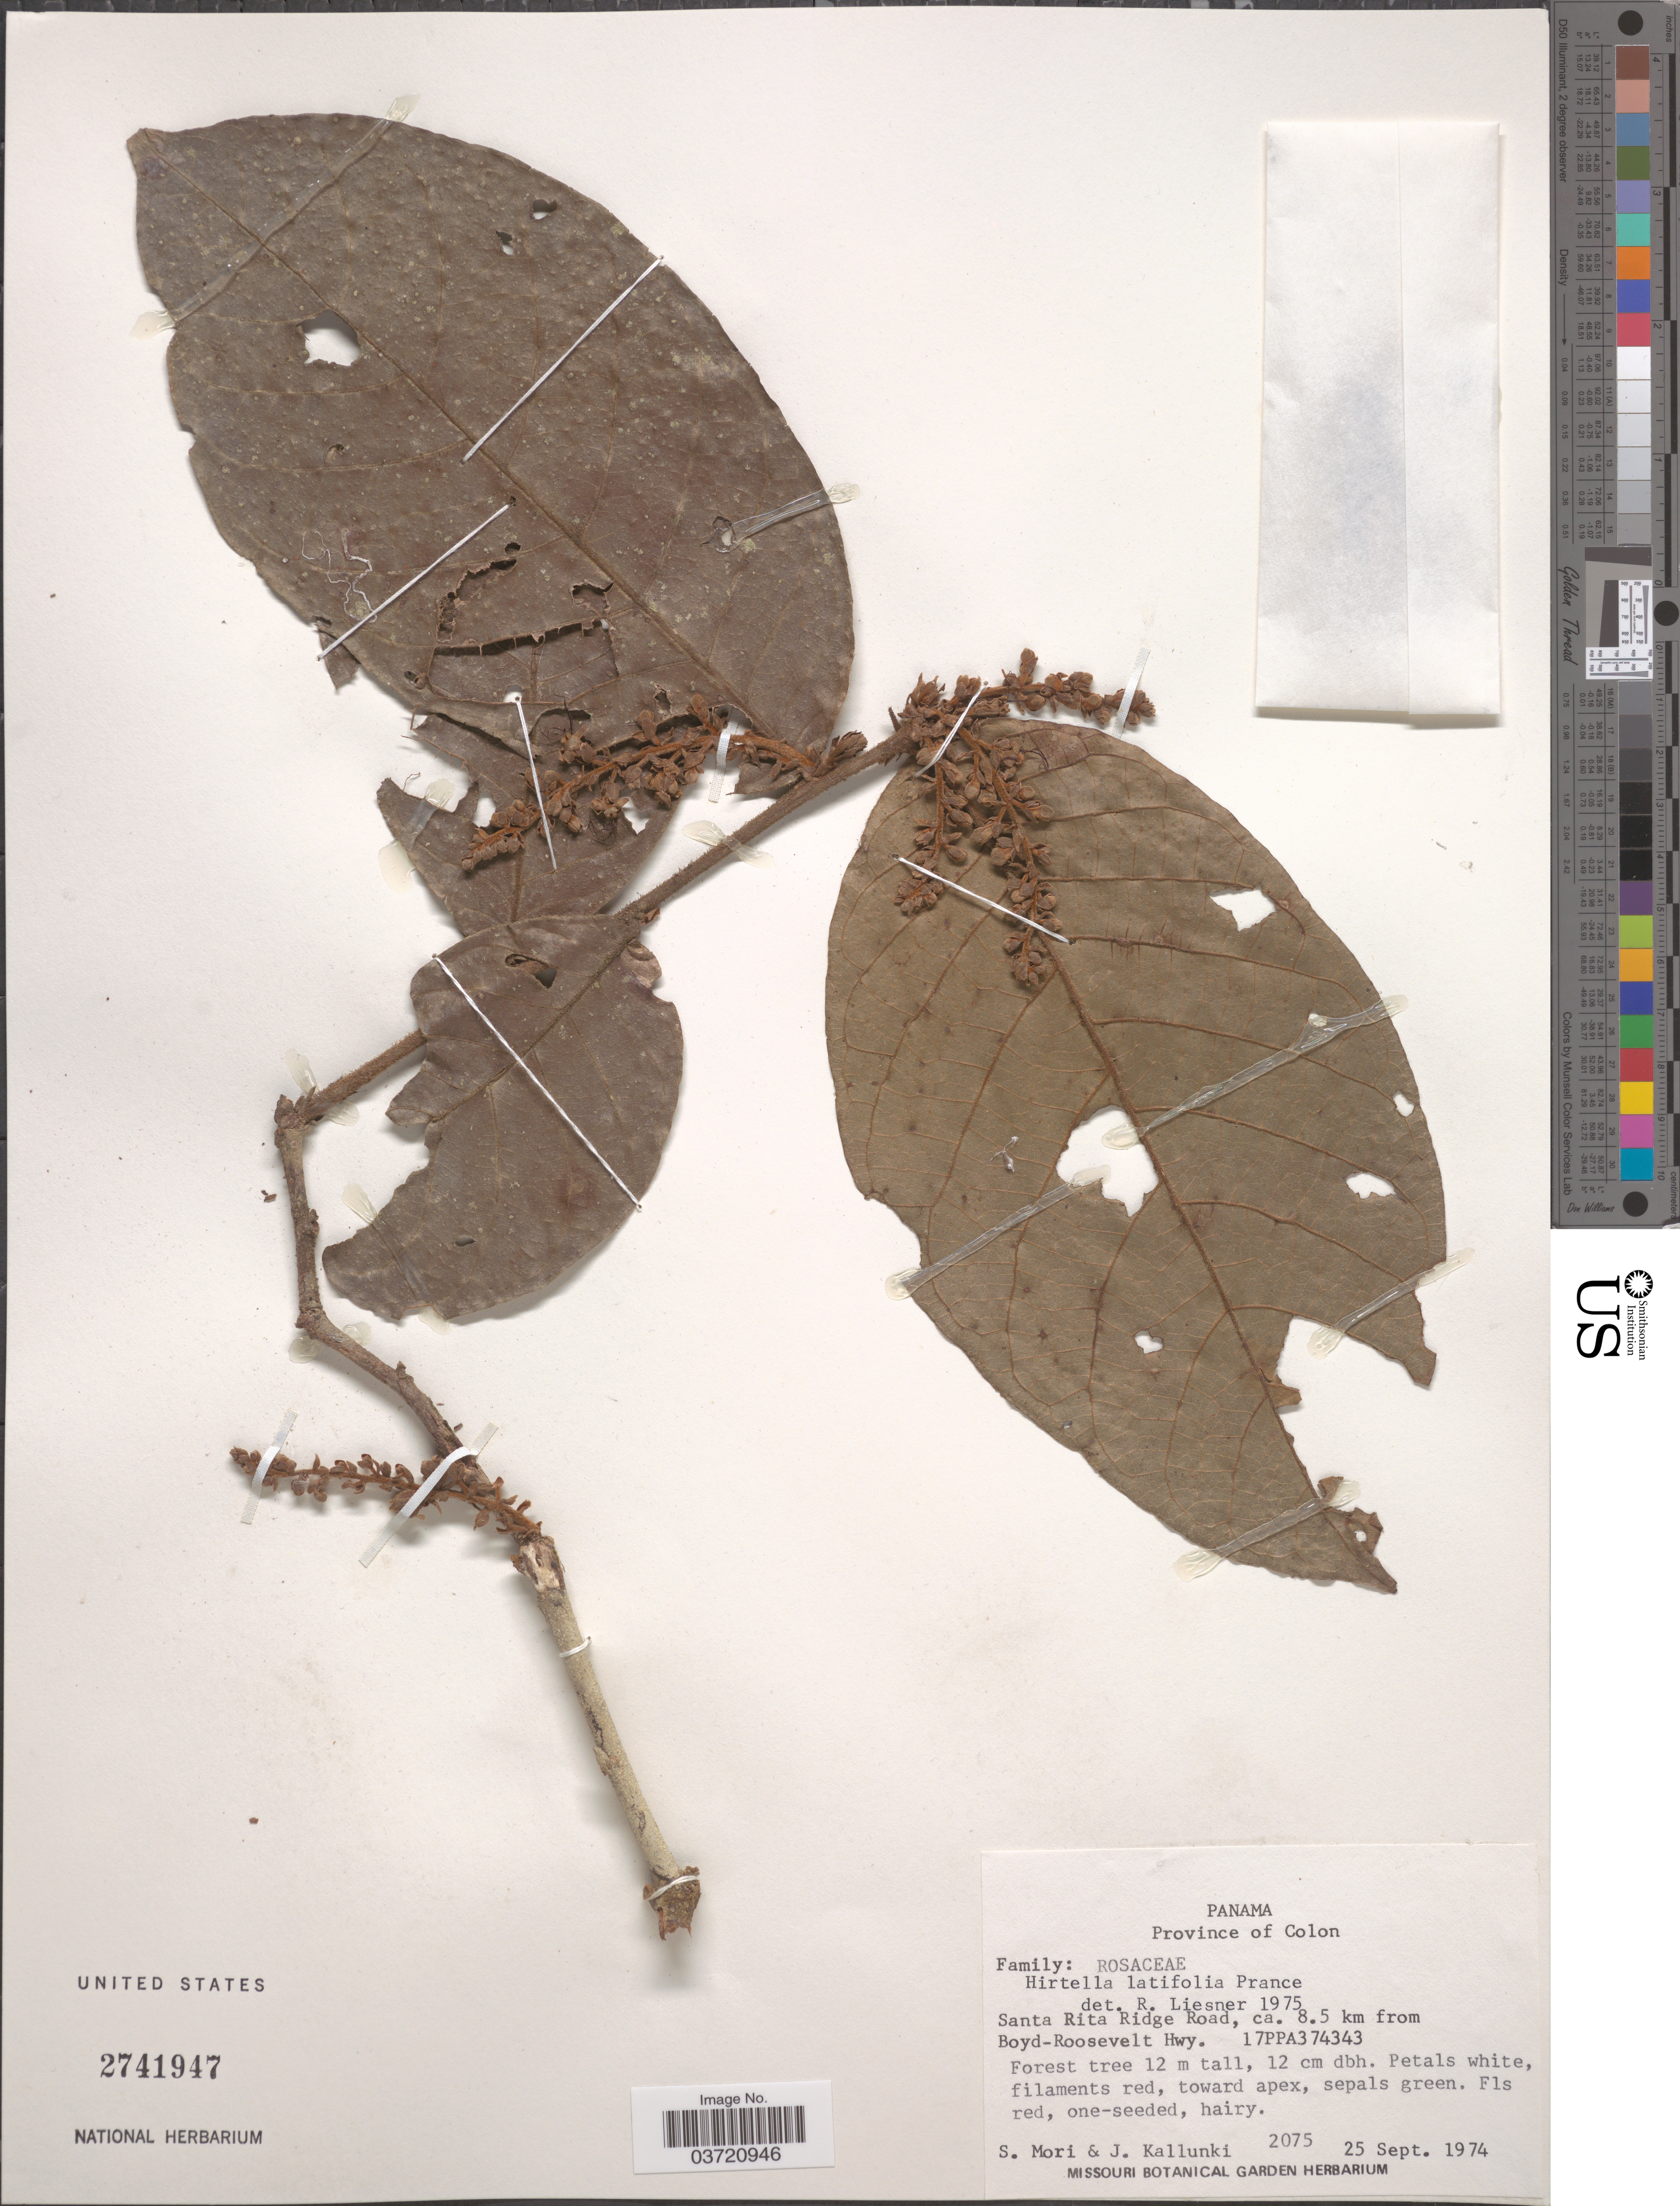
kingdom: Plantae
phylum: Tracheophyta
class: Magnoliopsida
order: Malpighiales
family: Chrysobalanaceae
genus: Hirtella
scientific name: Hirtella latifolia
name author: Prance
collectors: S. Mori & J. Kallunki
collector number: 2075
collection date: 1974-09-25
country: Panama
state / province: Colón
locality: Santa Rita Ridge Road, ca. 8.5 km from Boyd-Roosevelt Hwy. 17PPA374343 [unsure placement].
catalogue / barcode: US 2741947